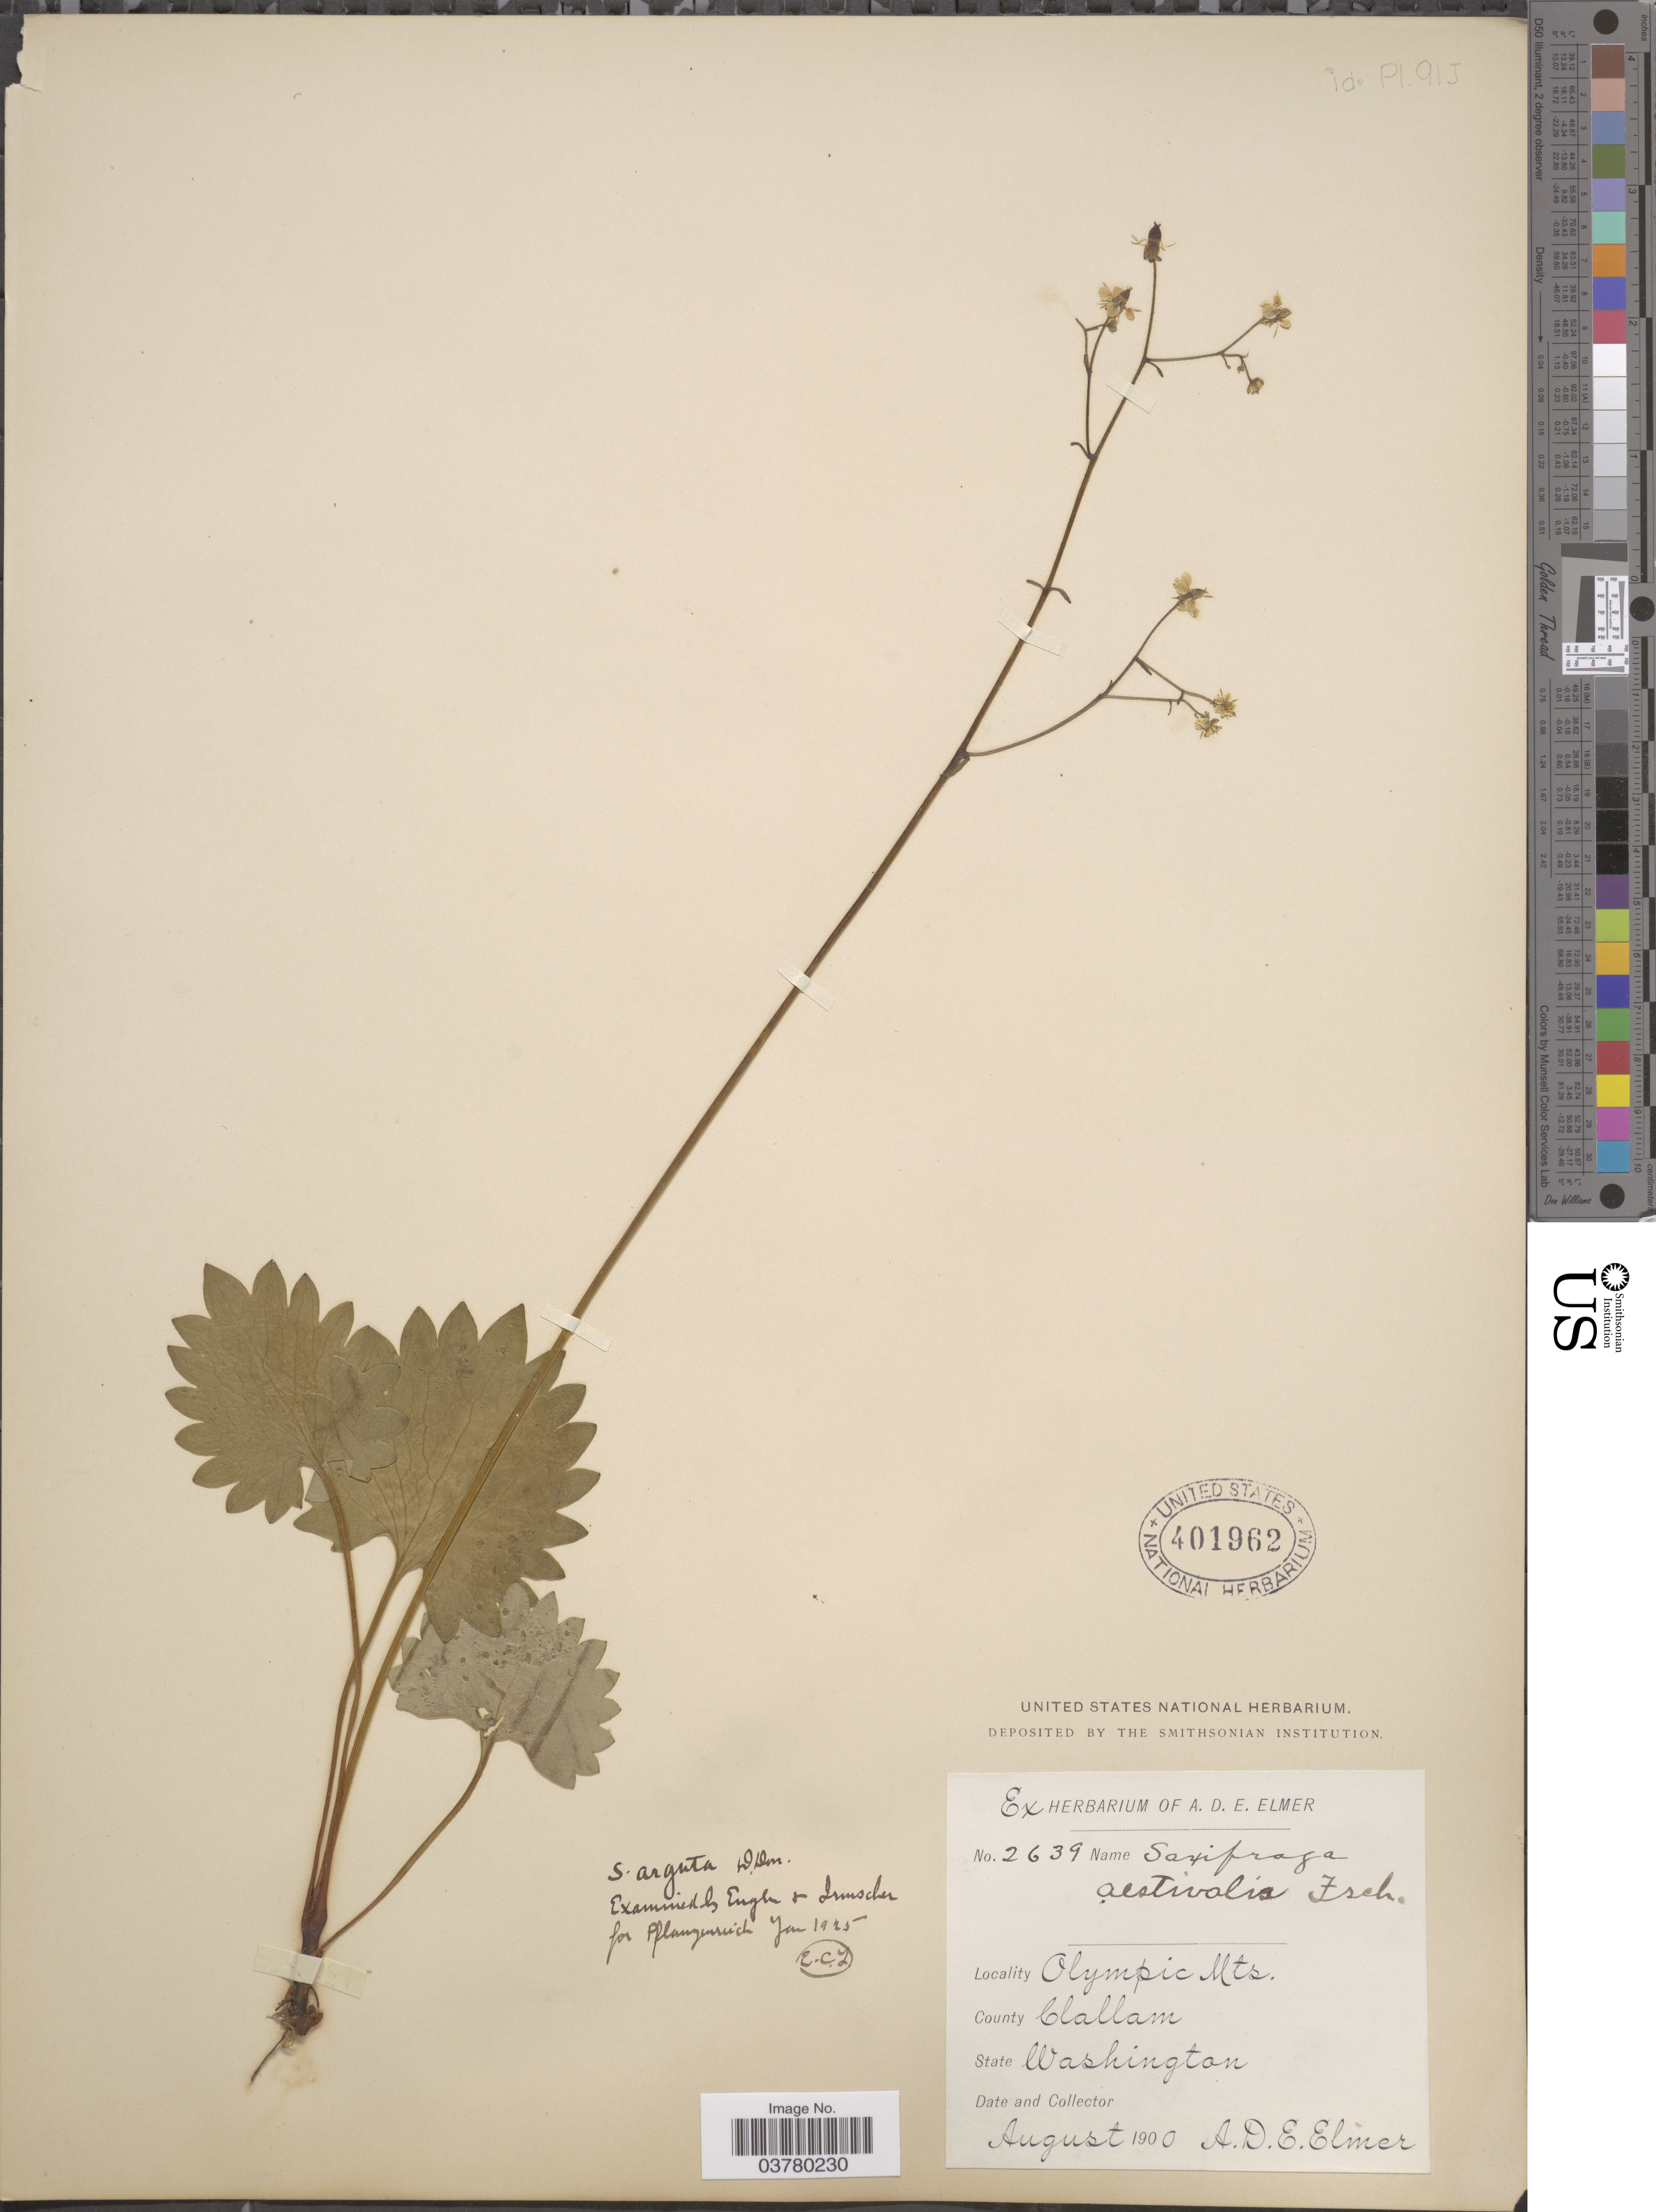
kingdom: Plantae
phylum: Tracheophyta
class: Magnoliopsida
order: Saxifragales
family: Saxifragaceae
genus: Micranthes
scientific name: Micranthes odontoloma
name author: (Piper) A. Heller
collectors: A. D. E. Elmer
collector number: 2639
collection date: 1900-08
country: United States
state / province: Washington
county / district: Clallam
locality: Olympic Mts. County Clallam.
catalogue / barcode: US 401962